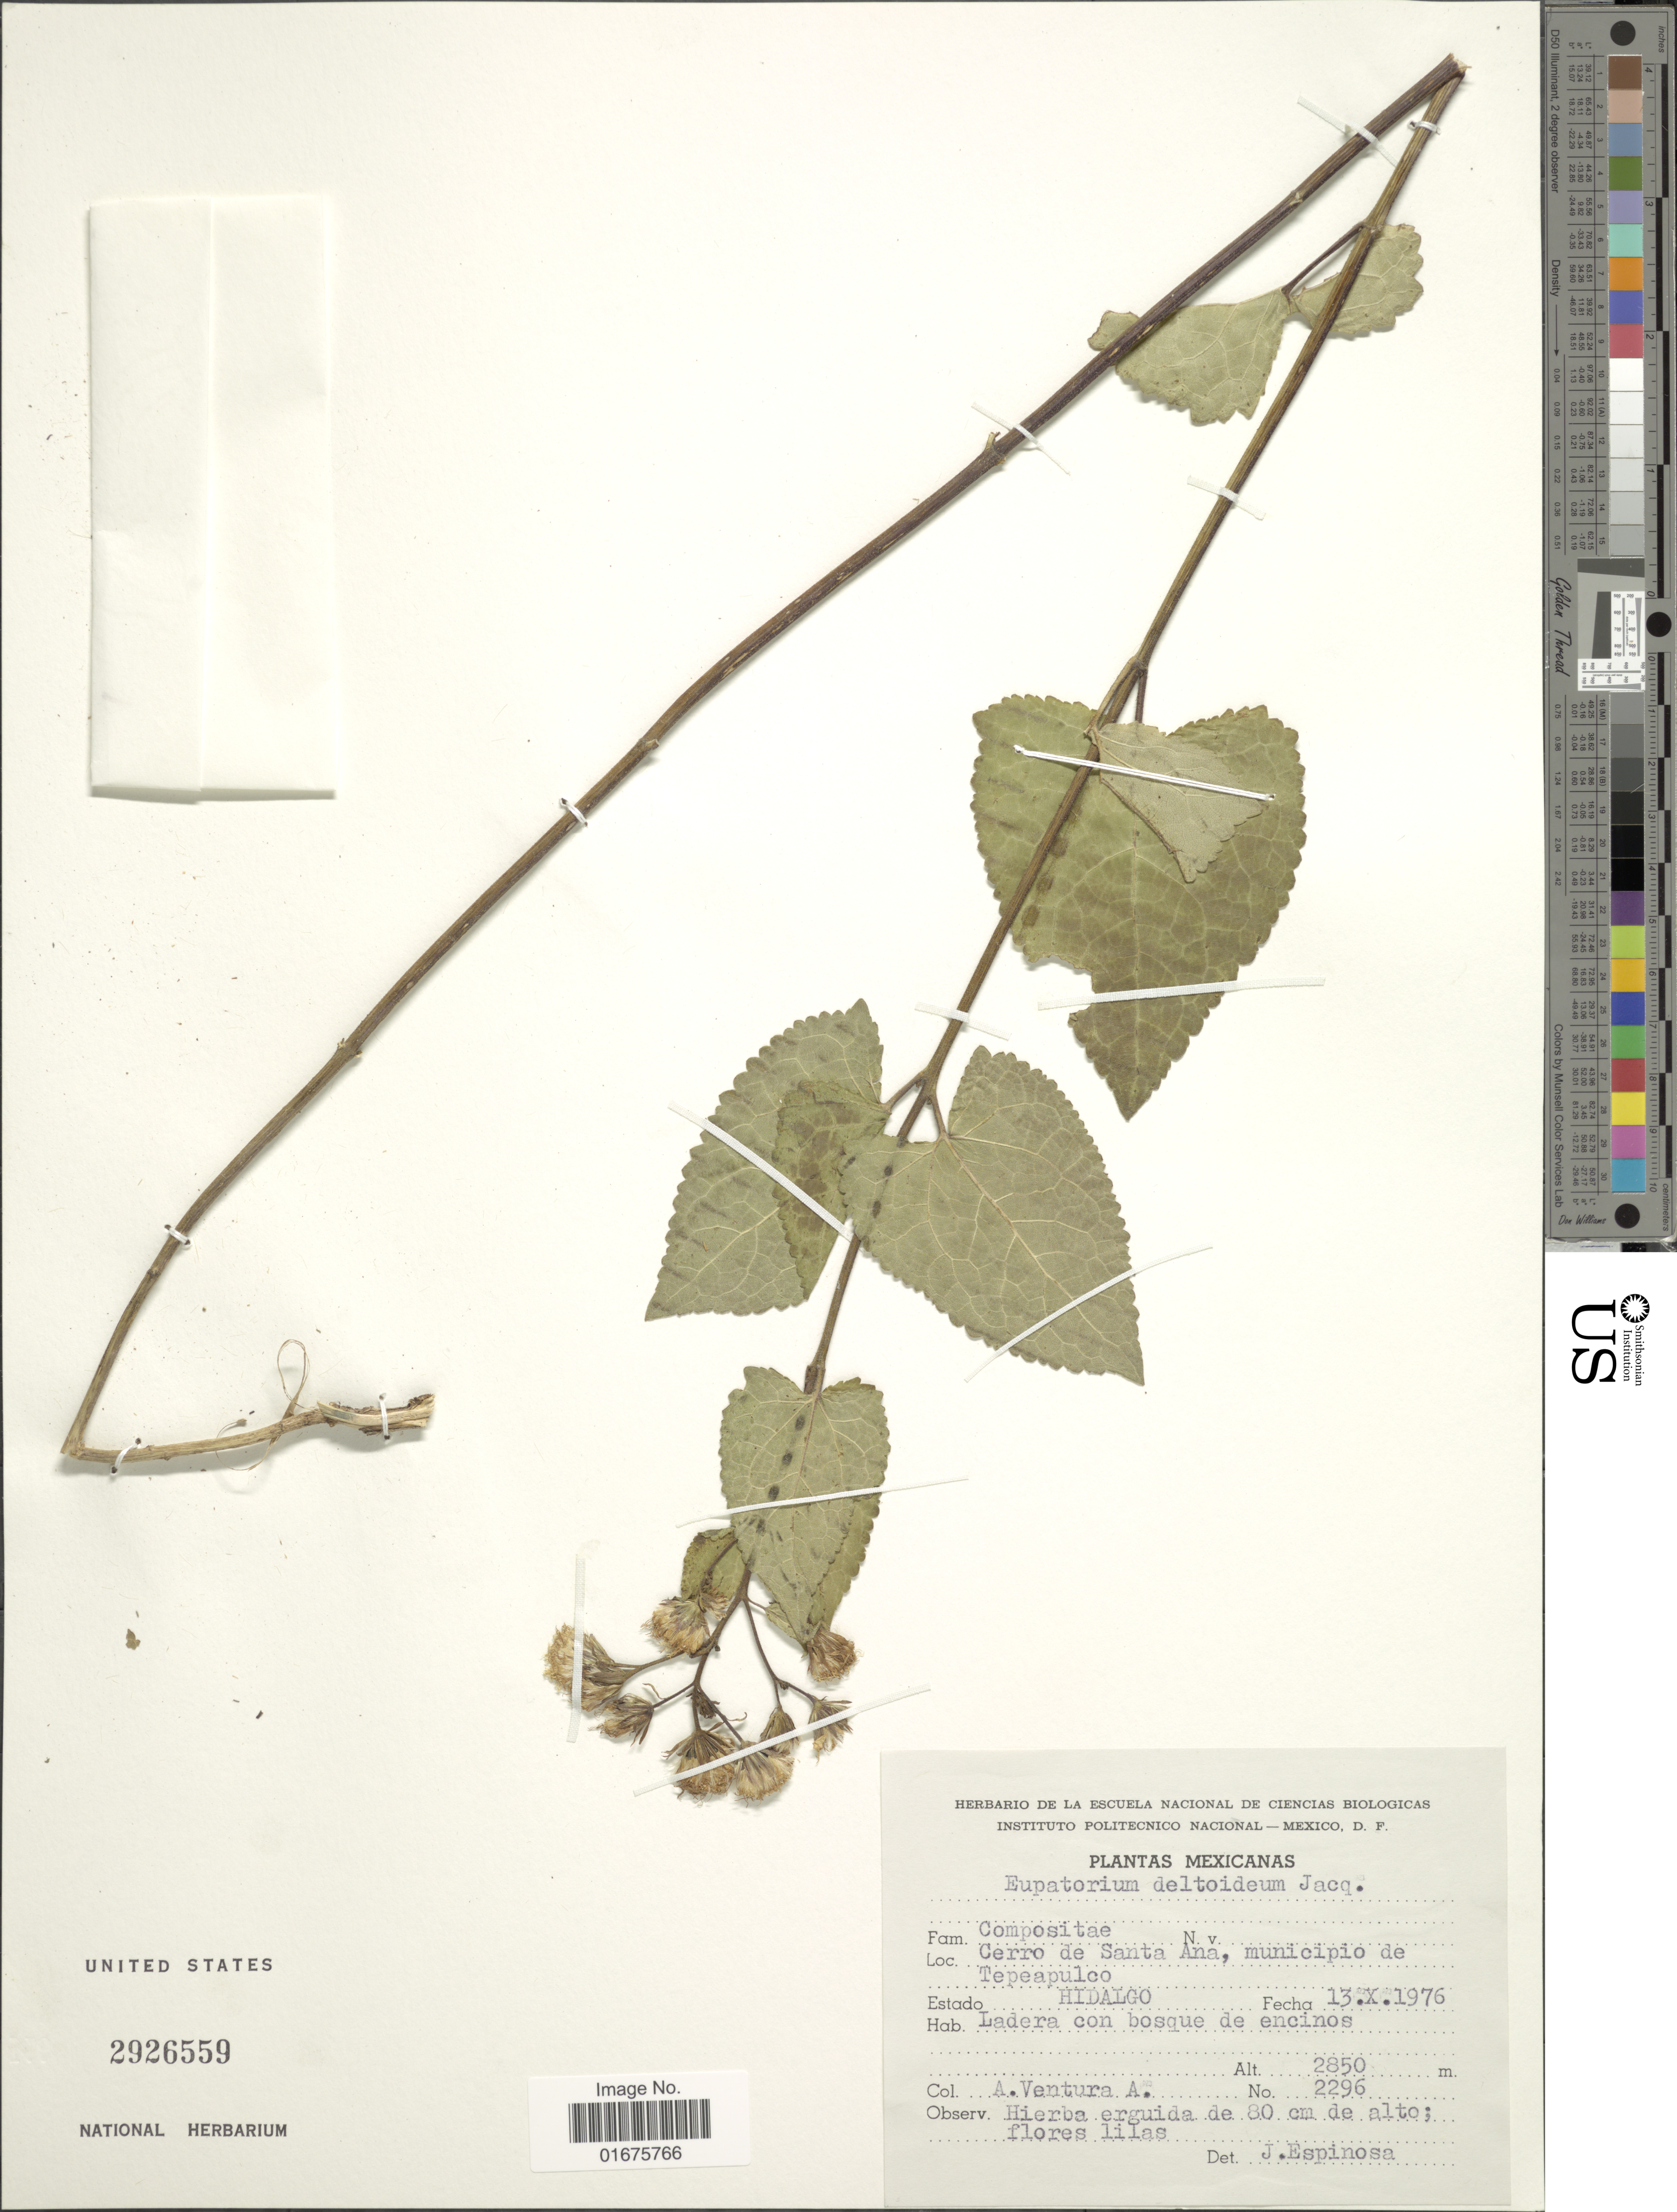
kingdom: Plantae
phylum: Tracheophyta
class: Magnoliopsida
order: Asterales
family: Asteraceae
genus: Ageratina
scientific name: Ageratina deltoidea (Jacq.) H. Rob. & R.M. King, ined.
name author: (Jacq.) H. Rob. & R.M. King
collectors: A. Ventura A.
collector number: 2296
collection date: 1976-10-13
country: Mexico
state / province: Hidalgo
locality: Cerro de Santa Ana, muncipio de Tepeapulco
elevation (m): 2850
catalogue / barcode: US 2926559